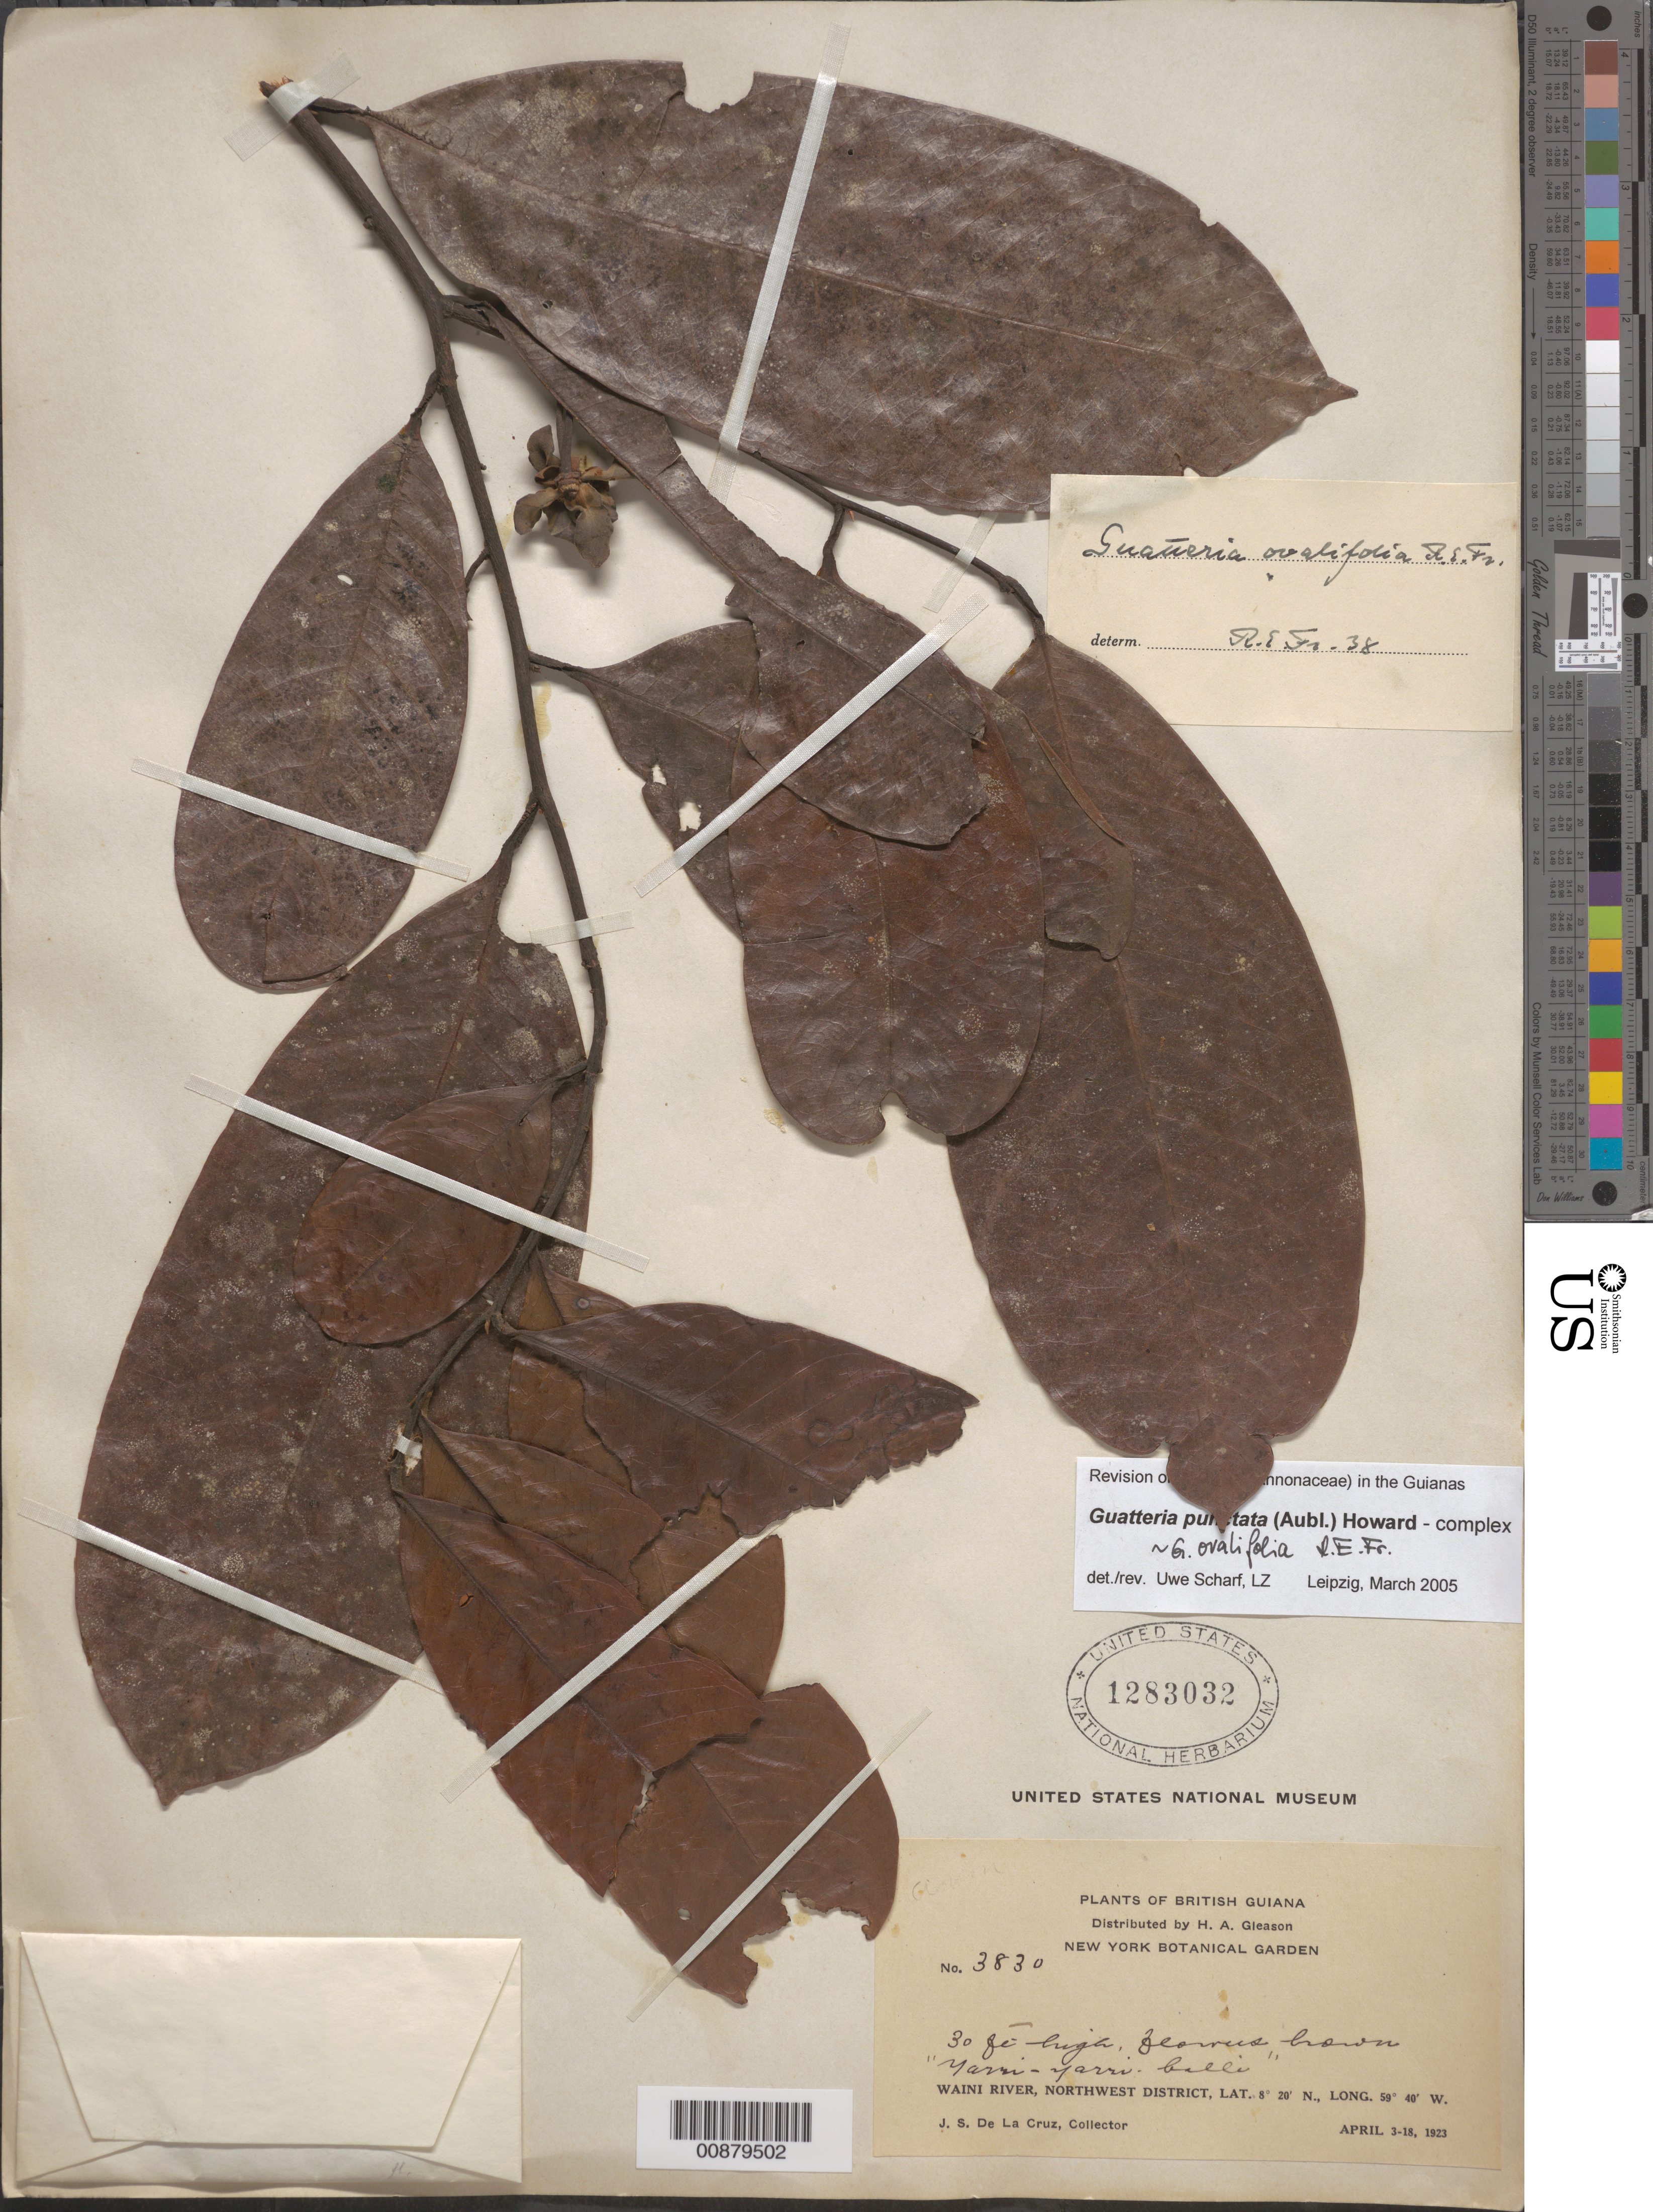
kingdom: Plantae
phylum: Tracheophyta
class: Magnoliopsida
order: Magnoliales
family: Annonaceae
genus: Guatteria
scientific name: Guatteria punctata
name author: (Aubl.) R.A. Howard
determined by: Scharf, U.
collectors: J. S. de la Cruz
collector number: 3830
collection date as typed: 3-Apr-23 to 18-Apr-23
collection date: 1923-04-03/1923-04-18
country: Guyana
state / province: Barima-Waini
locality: Waini R., NW District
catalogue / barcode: US 1283032